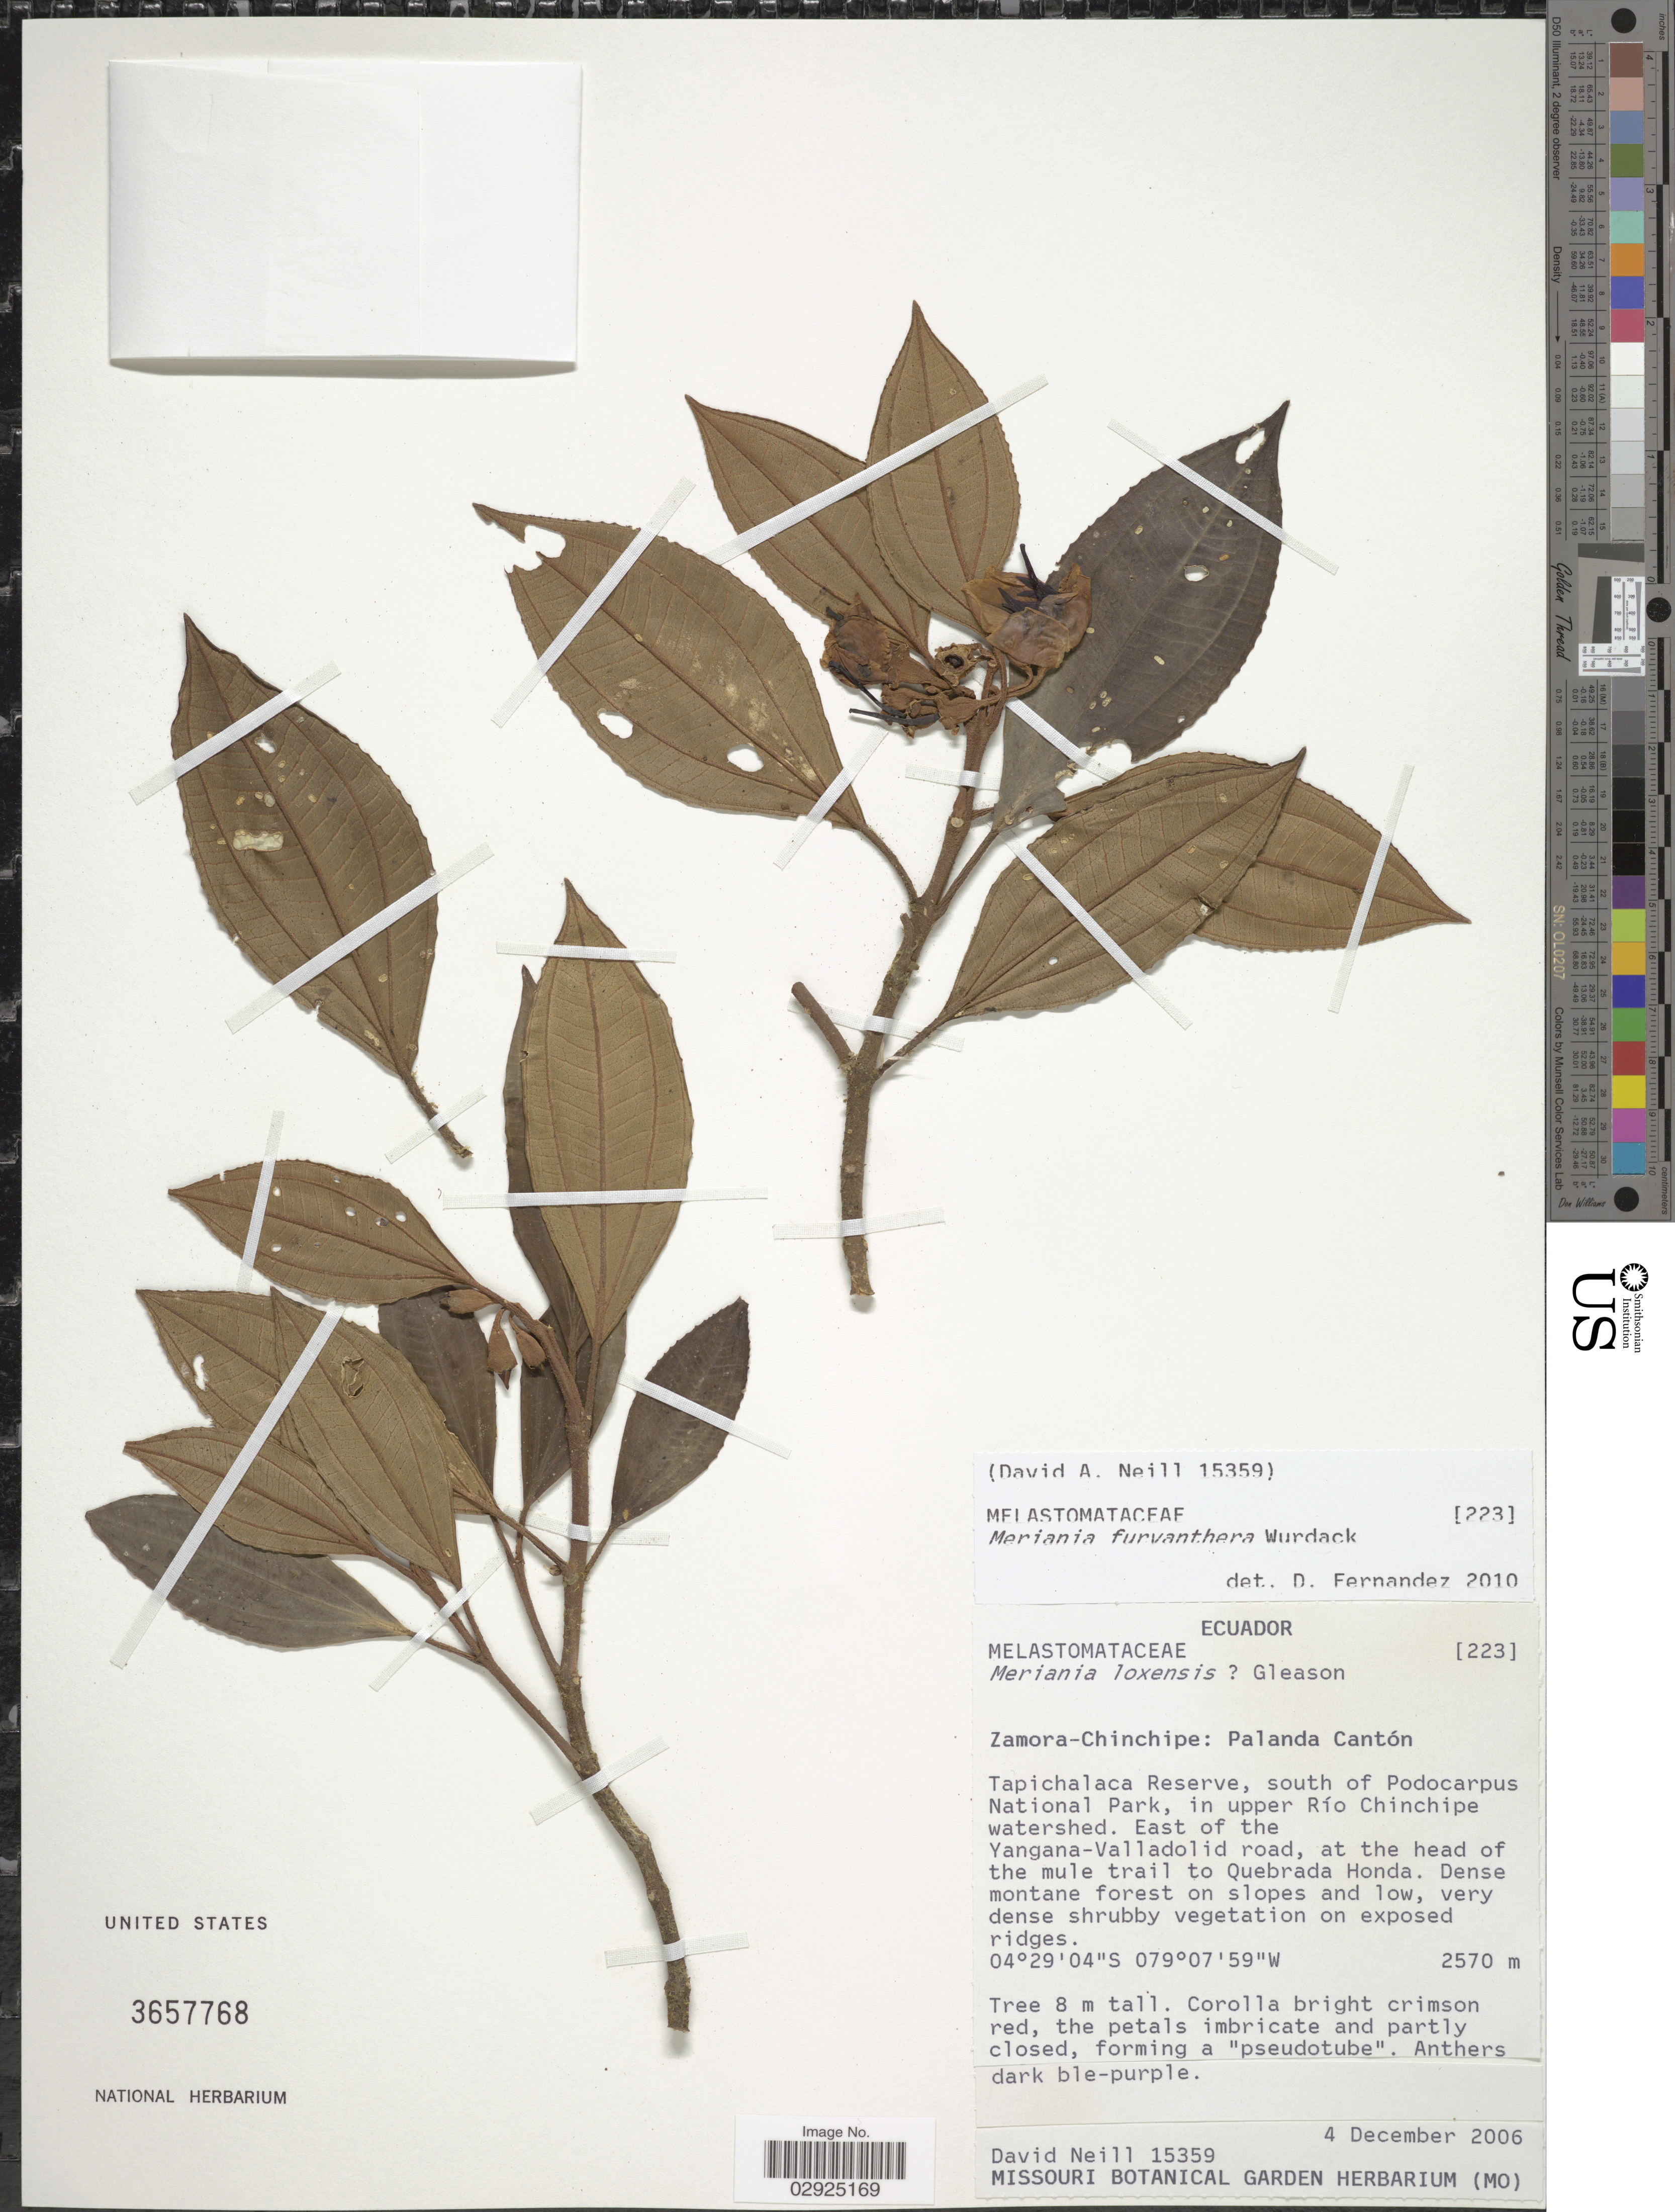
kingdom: Plantae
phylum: Tracheophyta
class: Magnoliopsida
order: Myrtales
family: Melastomataceae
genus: Meriania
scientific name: Meriania furvanthera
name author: Wurdack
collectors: D. Neill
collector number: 15359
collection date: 2006-12-04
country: Ecuador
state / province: Zamora-Chinchipe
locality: Palanda Cantón. Tapichalaca Reserve, south of Podocarpus National Park, in upper Río Chinchipe watershed. East of the Yangana-Valladolid road, at the head of the mule trail to Quebrada Honda.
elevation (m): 2570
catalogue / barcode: US 3657768